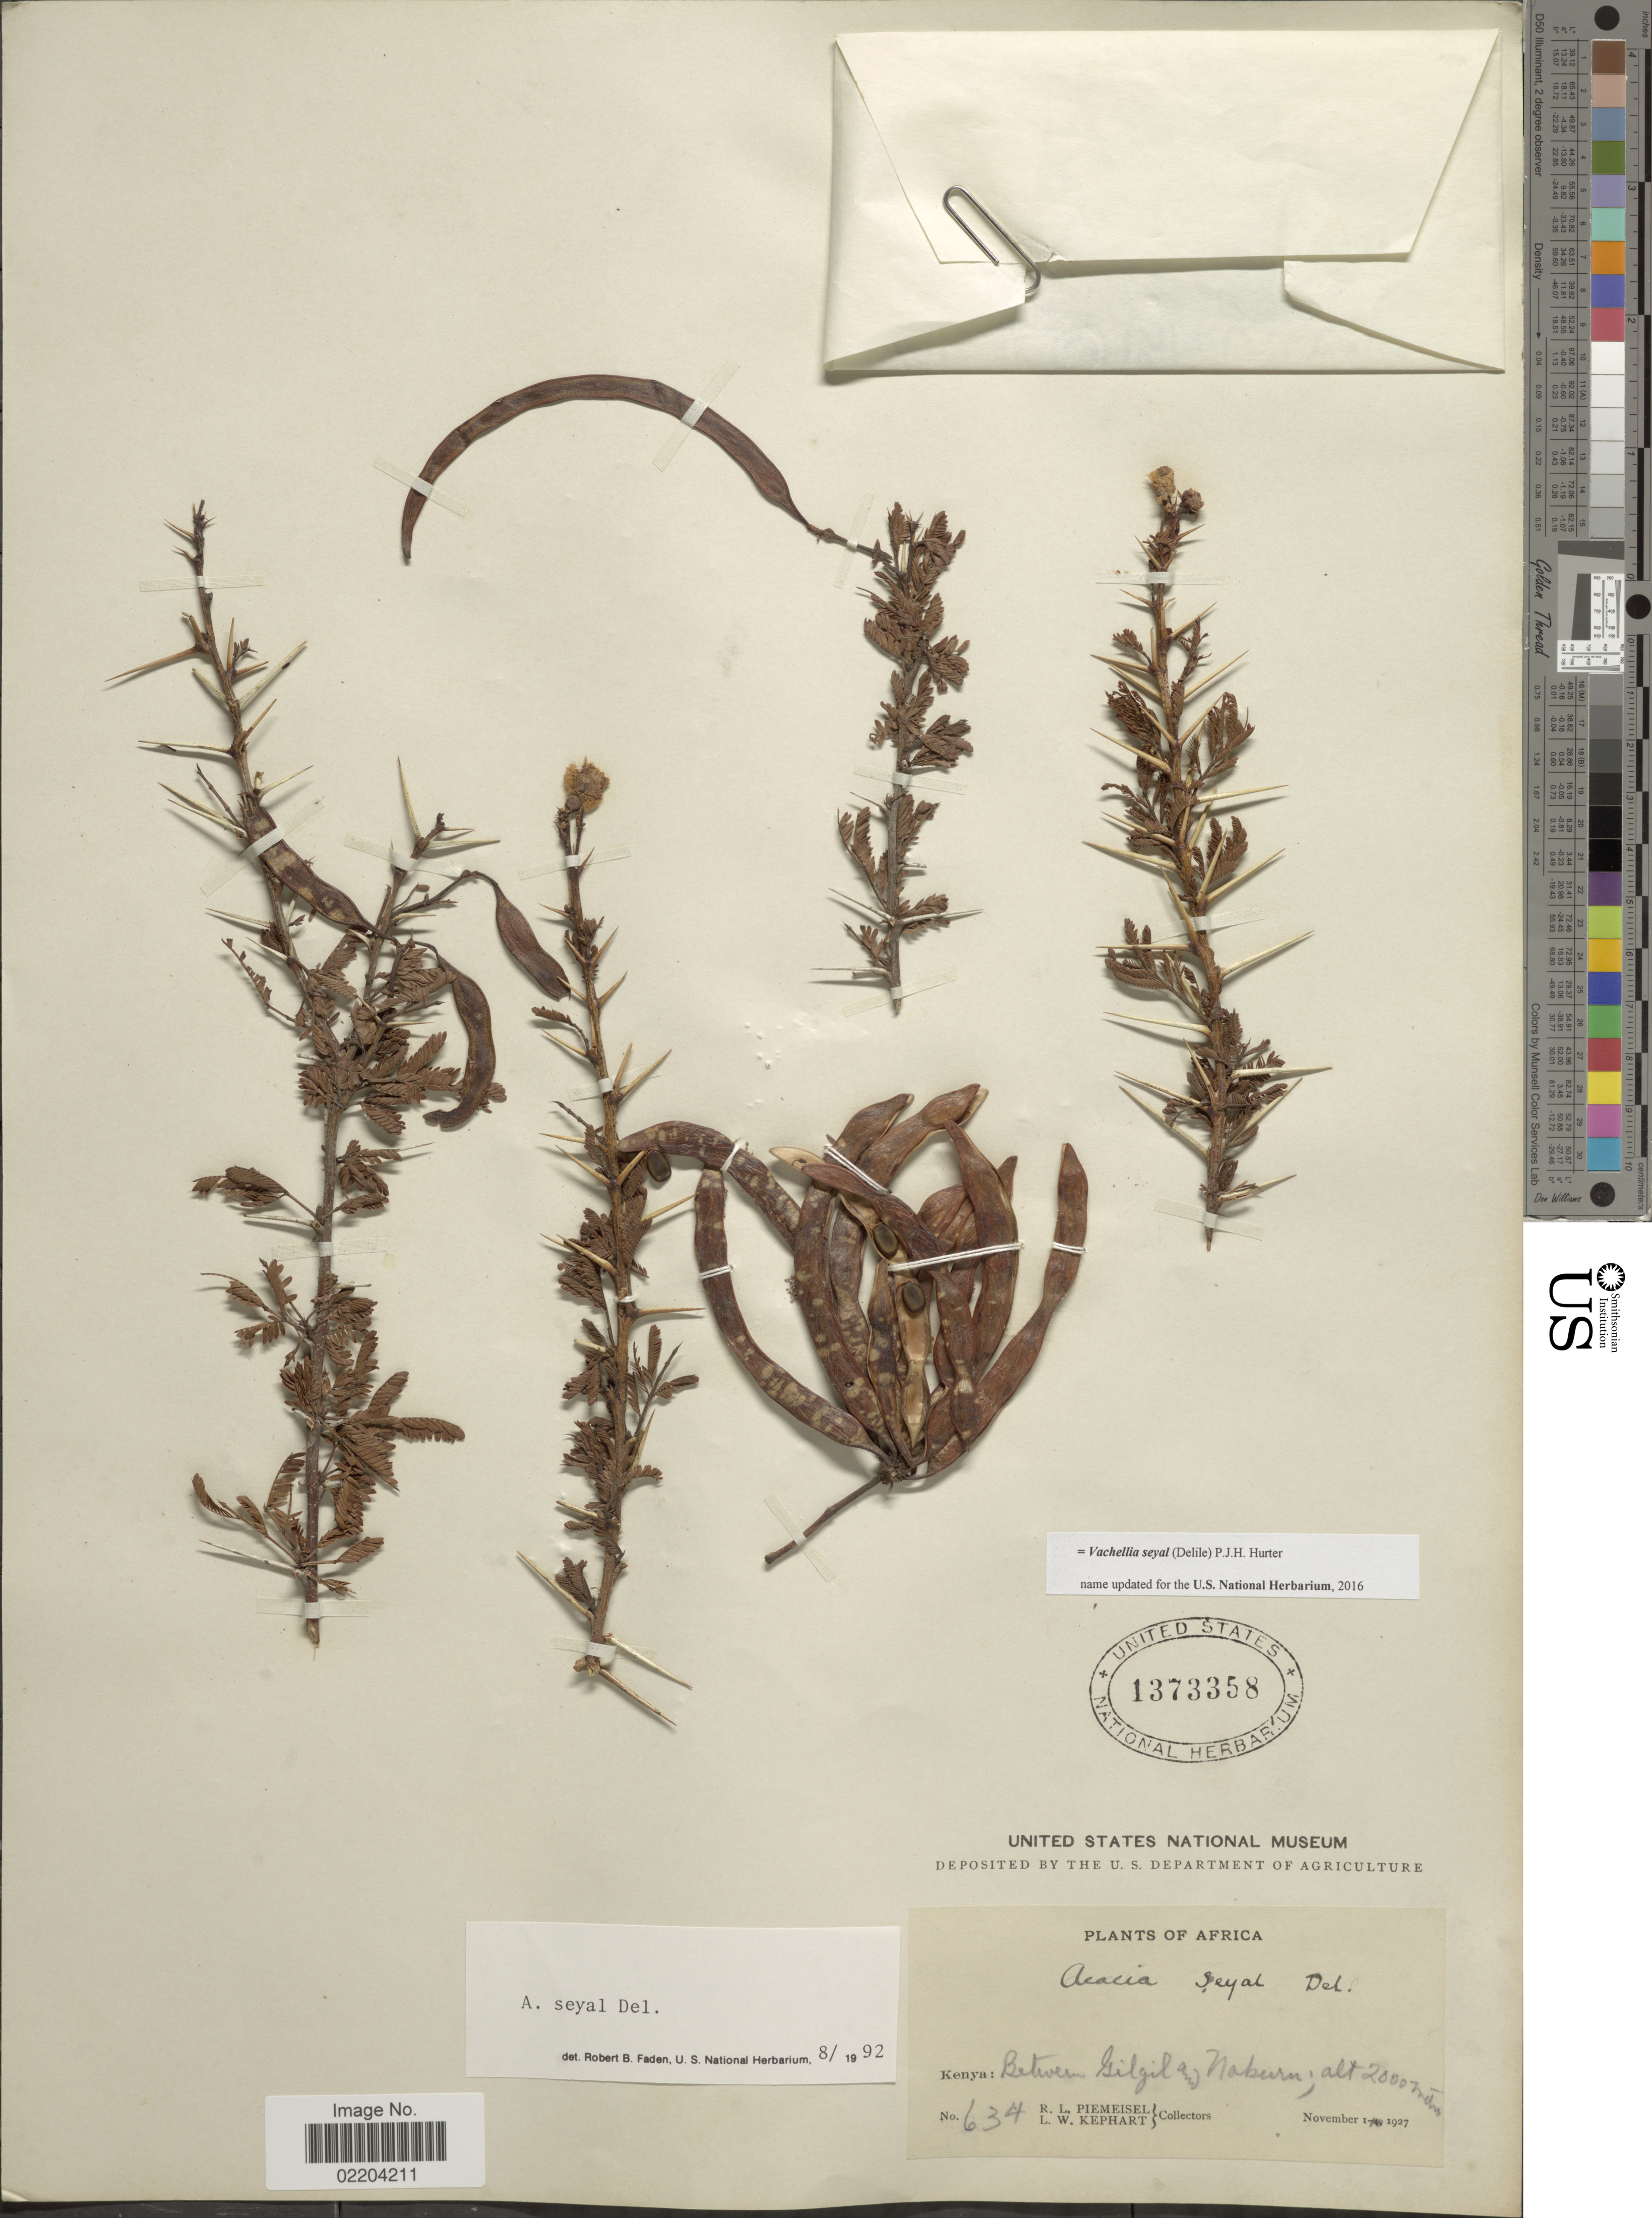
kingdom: Plantae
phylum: Tracheophyta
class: Magnoliopsida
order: Fabales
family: Fabaceae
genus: Vachellia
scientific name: Vachellia seyal var. seyal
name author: (Delile) P.J.H. Hurter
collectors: R. L. Piemeisel & L. W. Kephart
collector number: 634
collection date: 1927-11-01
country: Kenya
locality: Kenya: Between Gilgil [interpreted] and Naburn.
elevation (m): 2000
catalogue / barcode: US 1373358